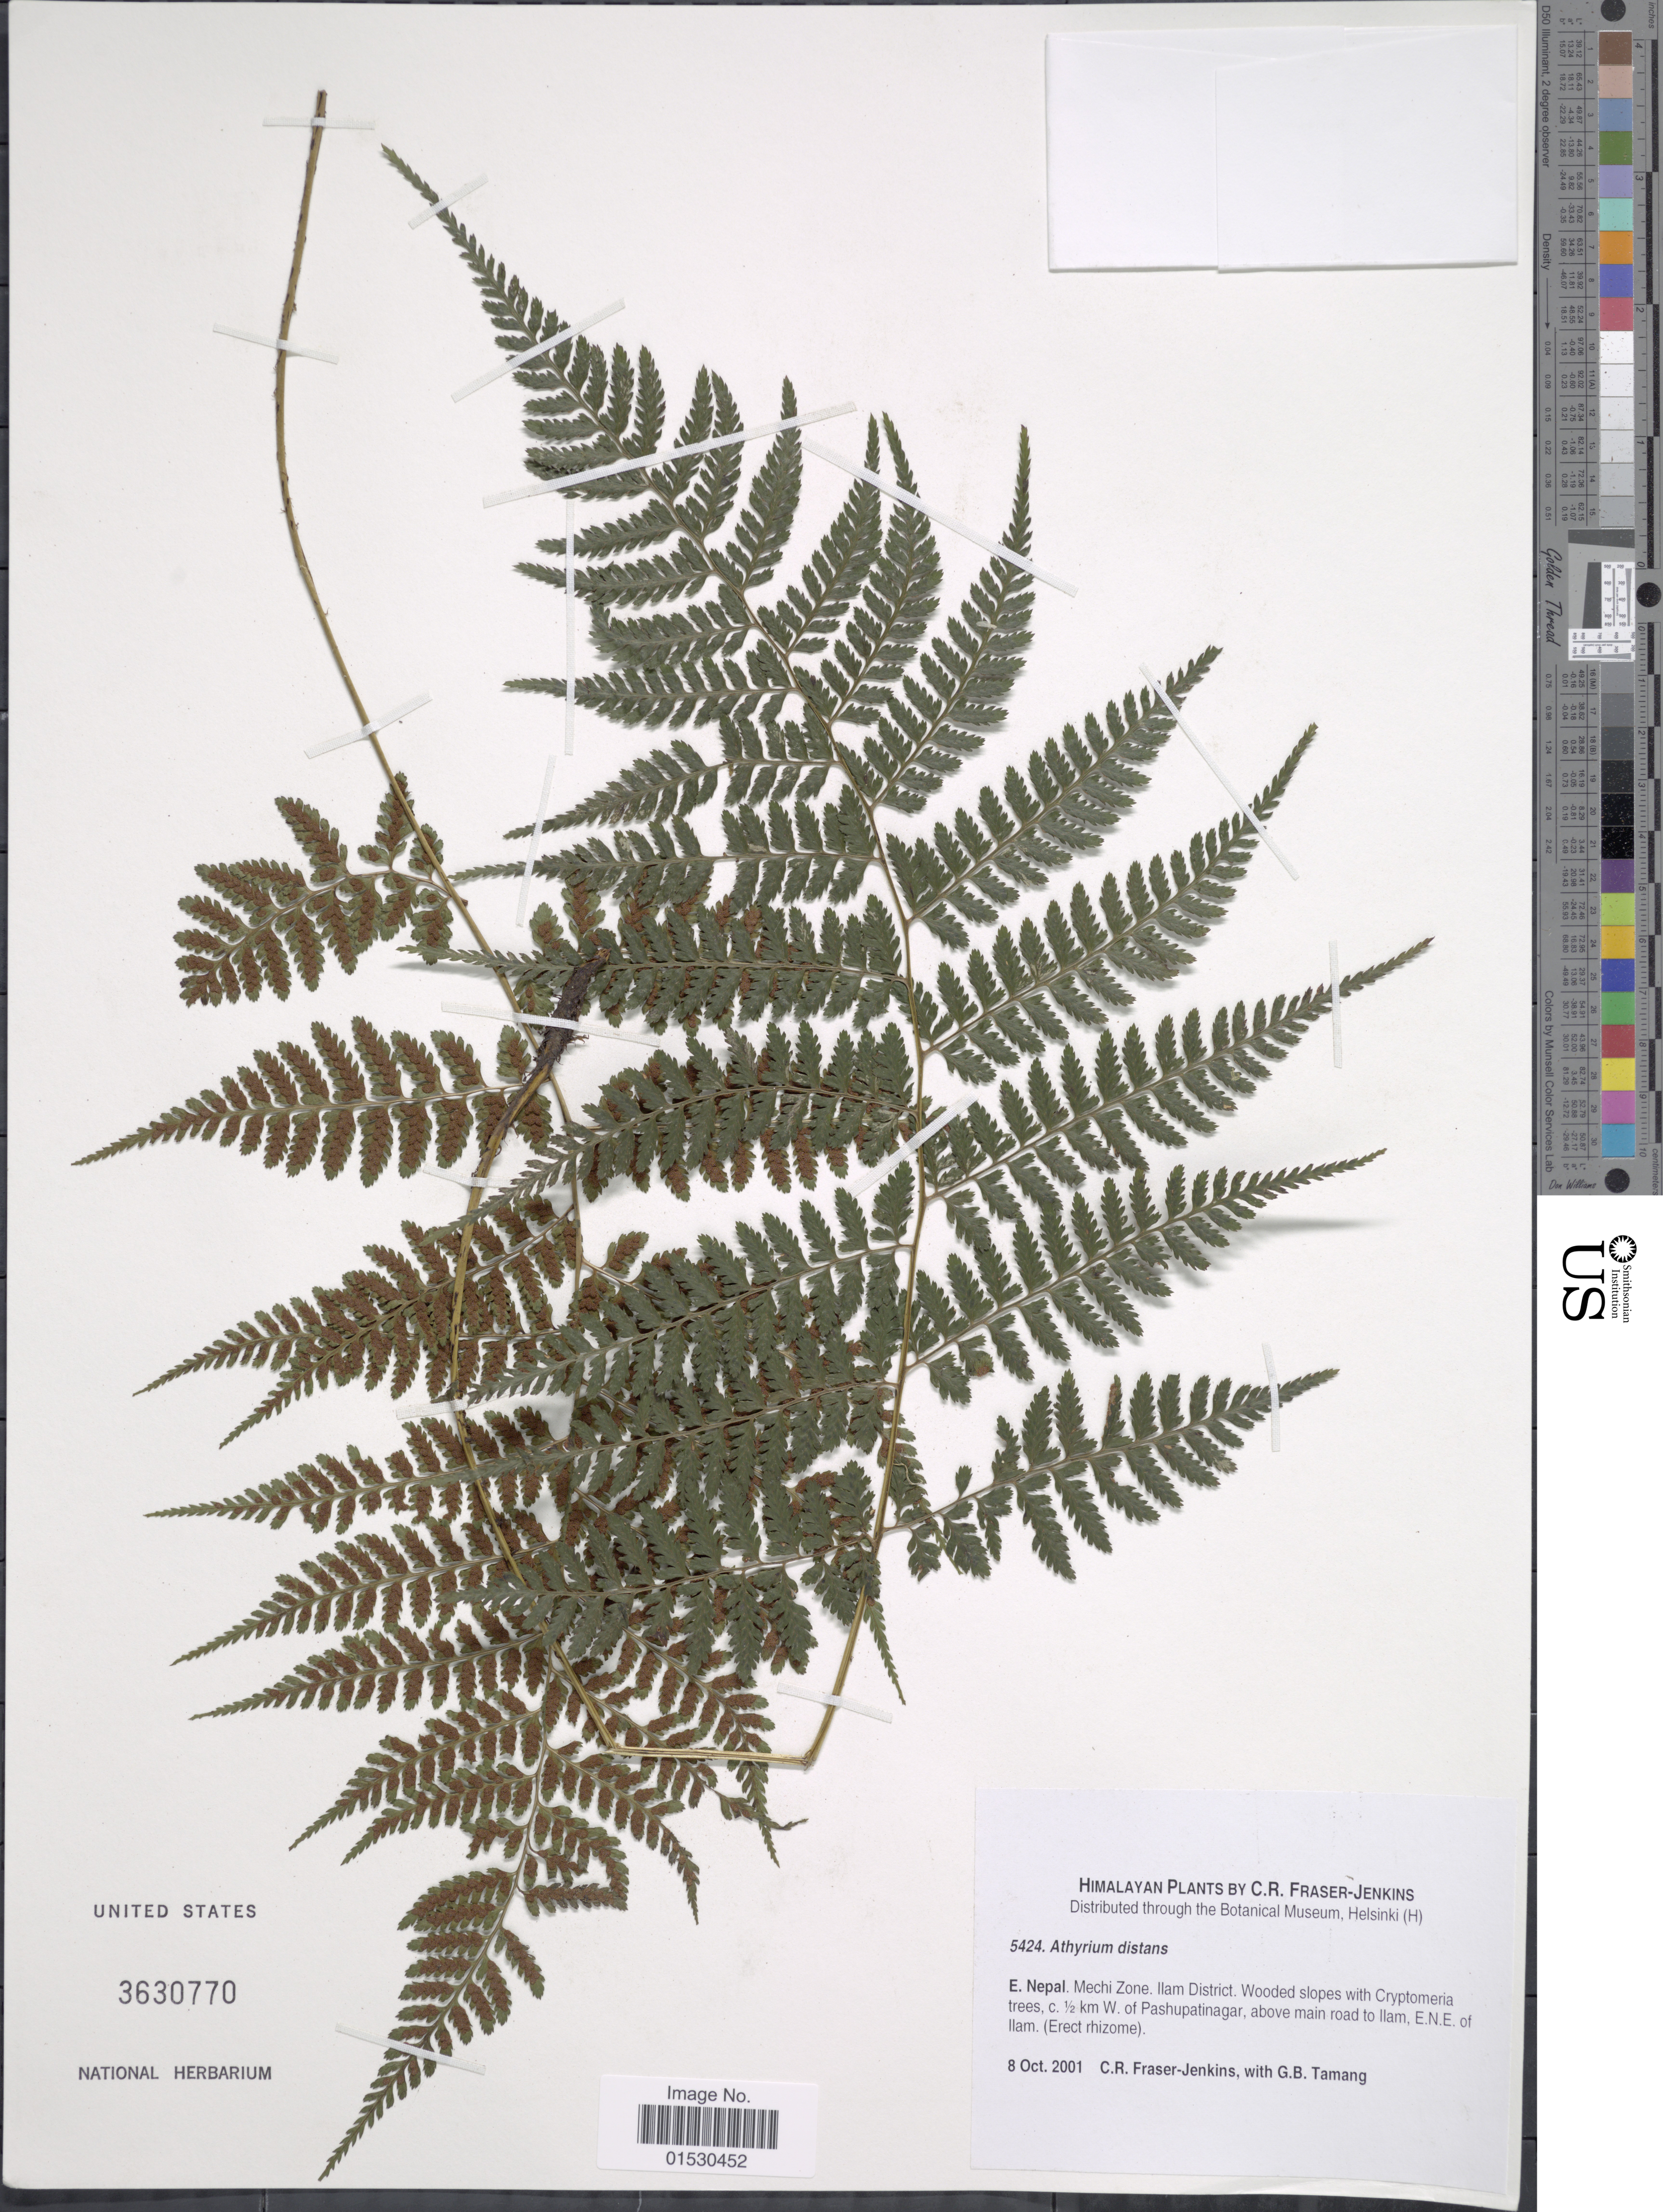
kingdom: Plantae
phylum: Tracheophyta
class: Polypodiopsida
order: Polypodiales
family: Athyriaceae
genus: Athyrium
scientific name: Athyrium distans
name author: (D. Don) T. Moore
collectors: C. R. Fraser-Jenkins & G. Tamang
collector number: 5424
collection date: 2001-10-08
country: Nepal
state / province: Mechi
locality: E Nepal. Mechi Zone. Ilam District. Wooded slopes with Cryptomeria trees, c. ½ km W. of Pashupatinagar, above main road Ilam, E.N.E. of Illam (Erect rhizome)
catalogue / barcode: US 3630770